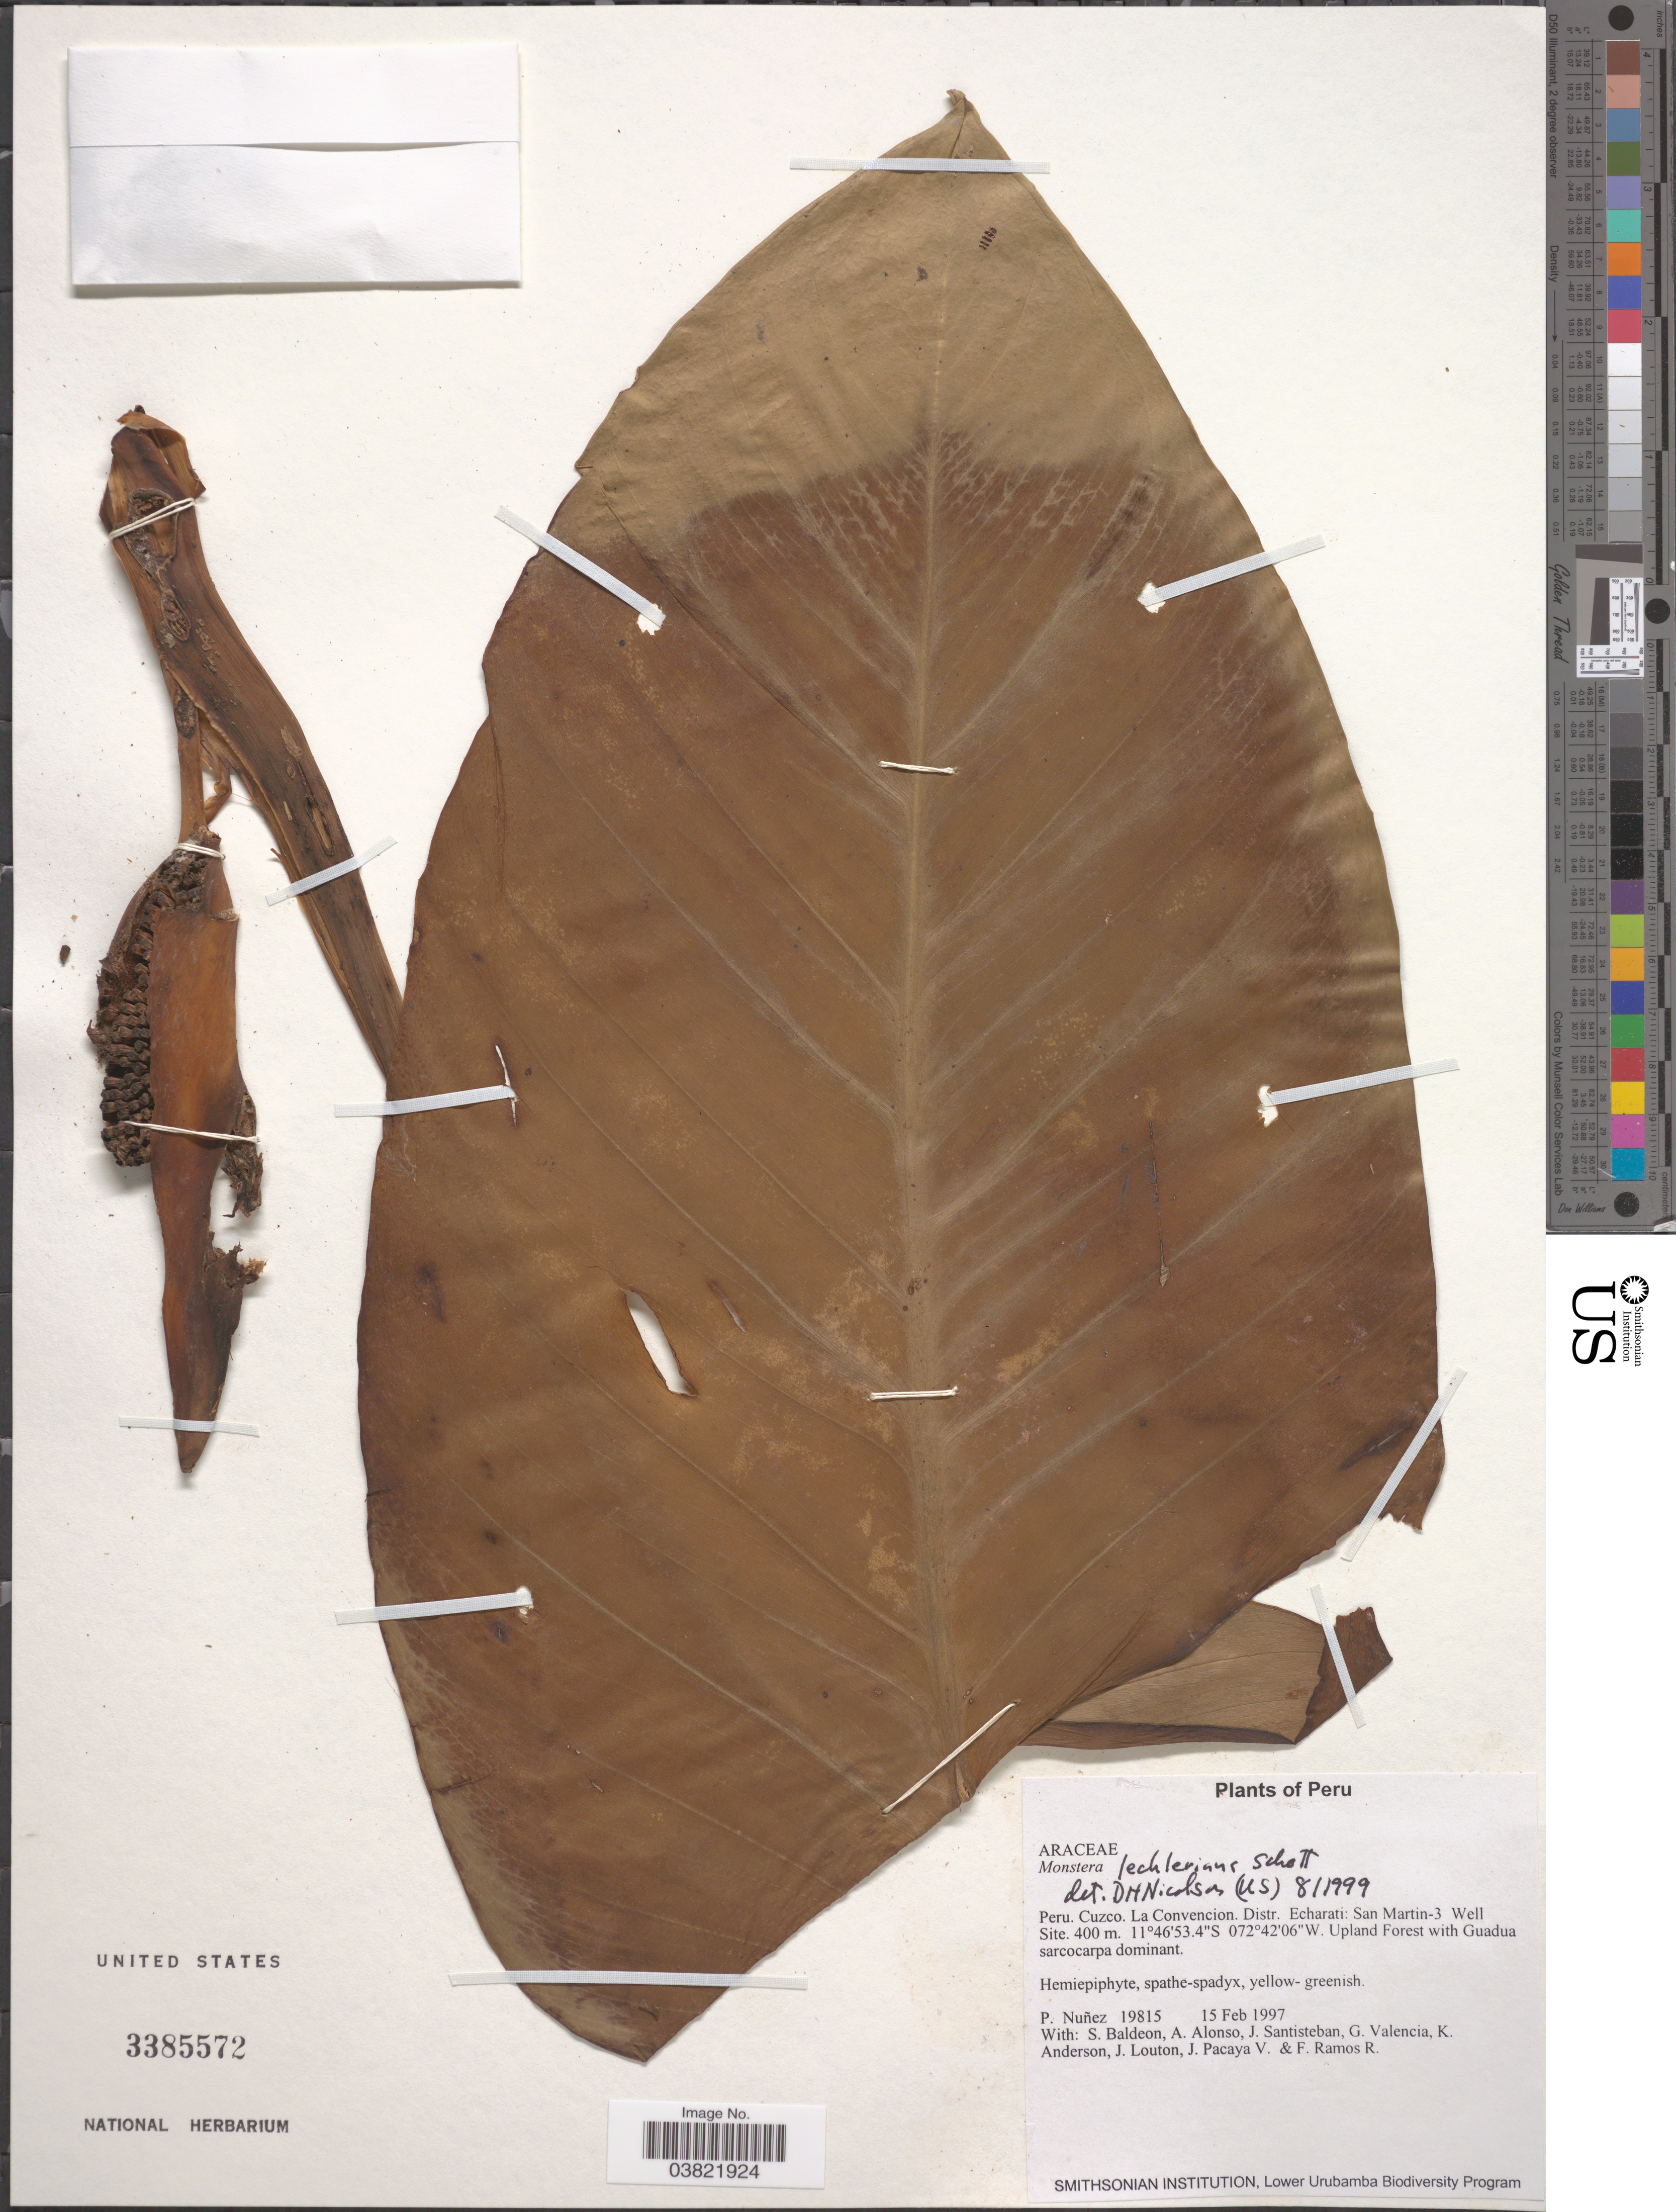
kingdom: Plantae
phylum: Tracheophyta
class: Liliopsida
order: Alismatales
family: Araceae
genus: Monstera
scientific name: Monstera lechleriana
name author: Schott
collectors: P. Nuñez V., S. Baldeon, A. Alonso, J. Santisteban & et al.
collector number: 19815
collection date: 1997-02-15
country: Peru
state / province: Cusco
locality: Prov. Cuzco. La Convencion. Distr. Echarati: San Martin-3 Well Site.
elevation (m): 400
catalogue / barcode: US 3385572